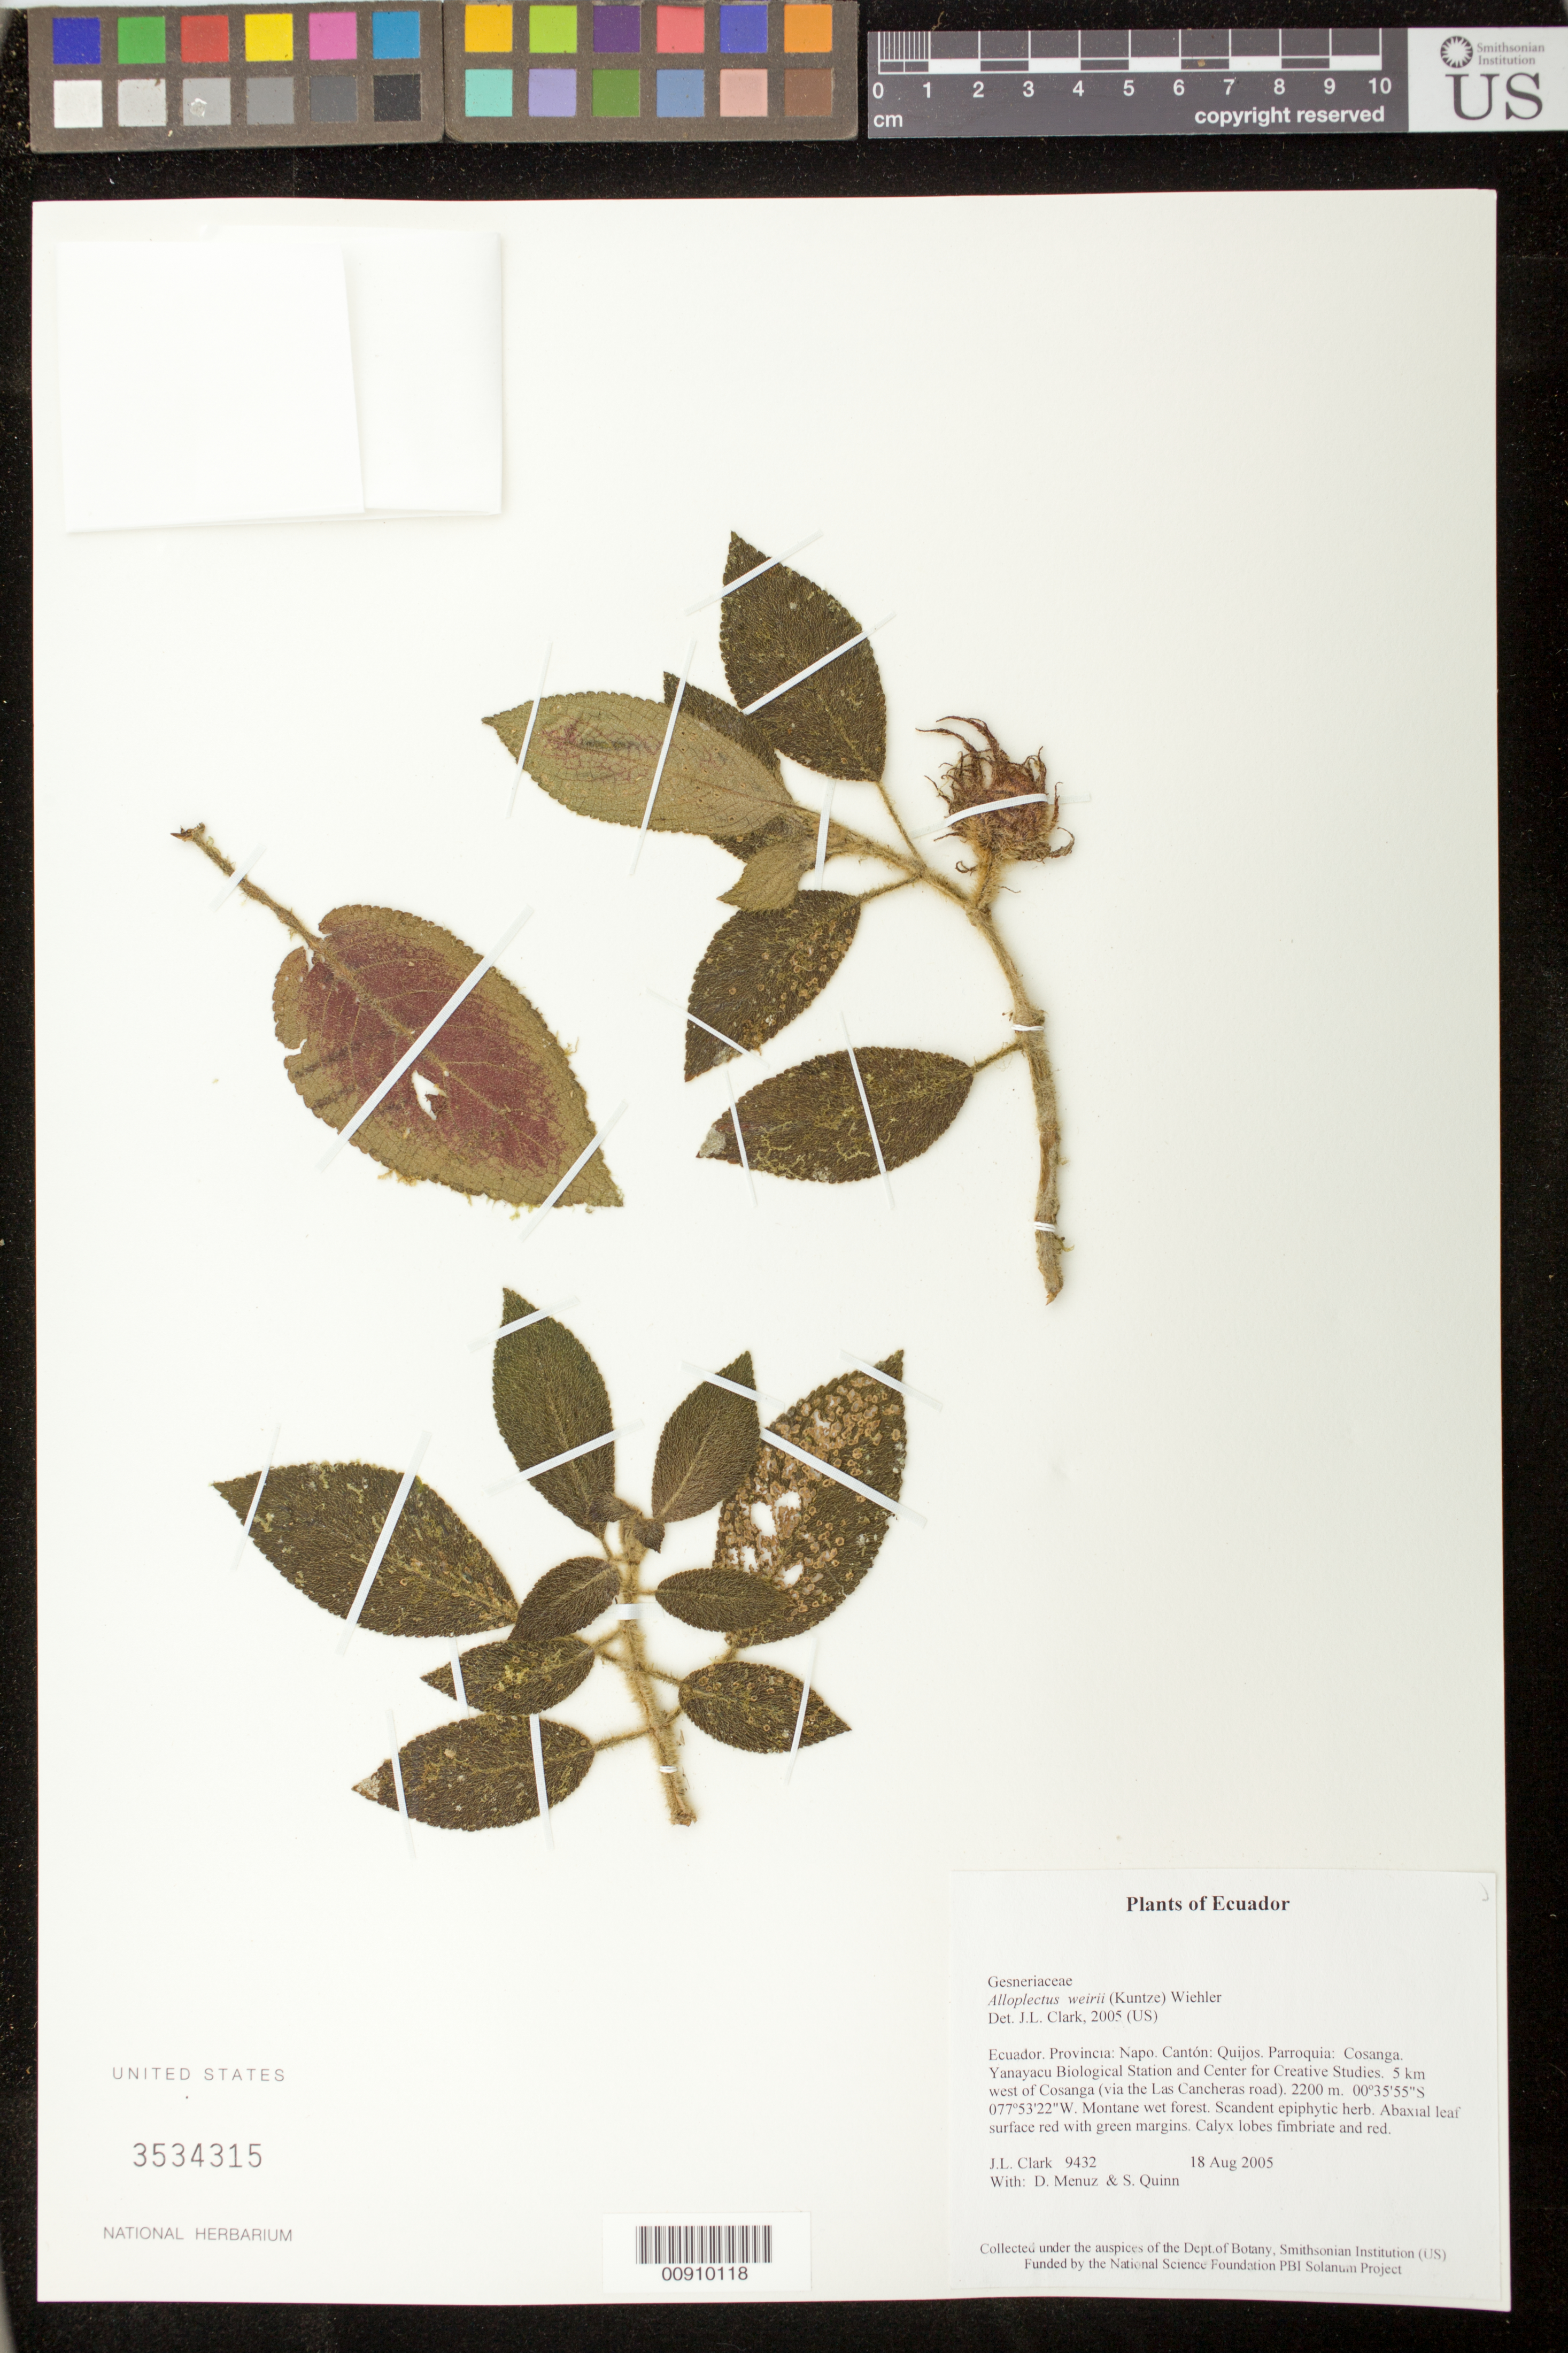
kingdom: Plantae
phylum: Tracheophyta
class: Magnoliopsida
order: Lamiales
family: Gesneriaceae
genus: Alloplectus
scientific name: Alloplectus weirii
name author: (Kuntze) Wiehler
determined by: Clark, J. L., (SEL), The Marie Selby Botanical Garden (UNITED STATES)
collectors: J. L. Clark, D. Menuz & S. Quinn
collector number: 9432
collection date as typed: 18 Aug 2005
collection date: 2005-08-18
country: Ecuador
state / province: Napo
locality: Quijos. Parroquia: Cosanga. Yanayacu Biological Station and Center for Creative Studies. 5 km west of Cosanga (via the Las Cancheras road).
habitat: Montane wet forest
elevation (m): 2200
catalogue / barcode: US 3534315